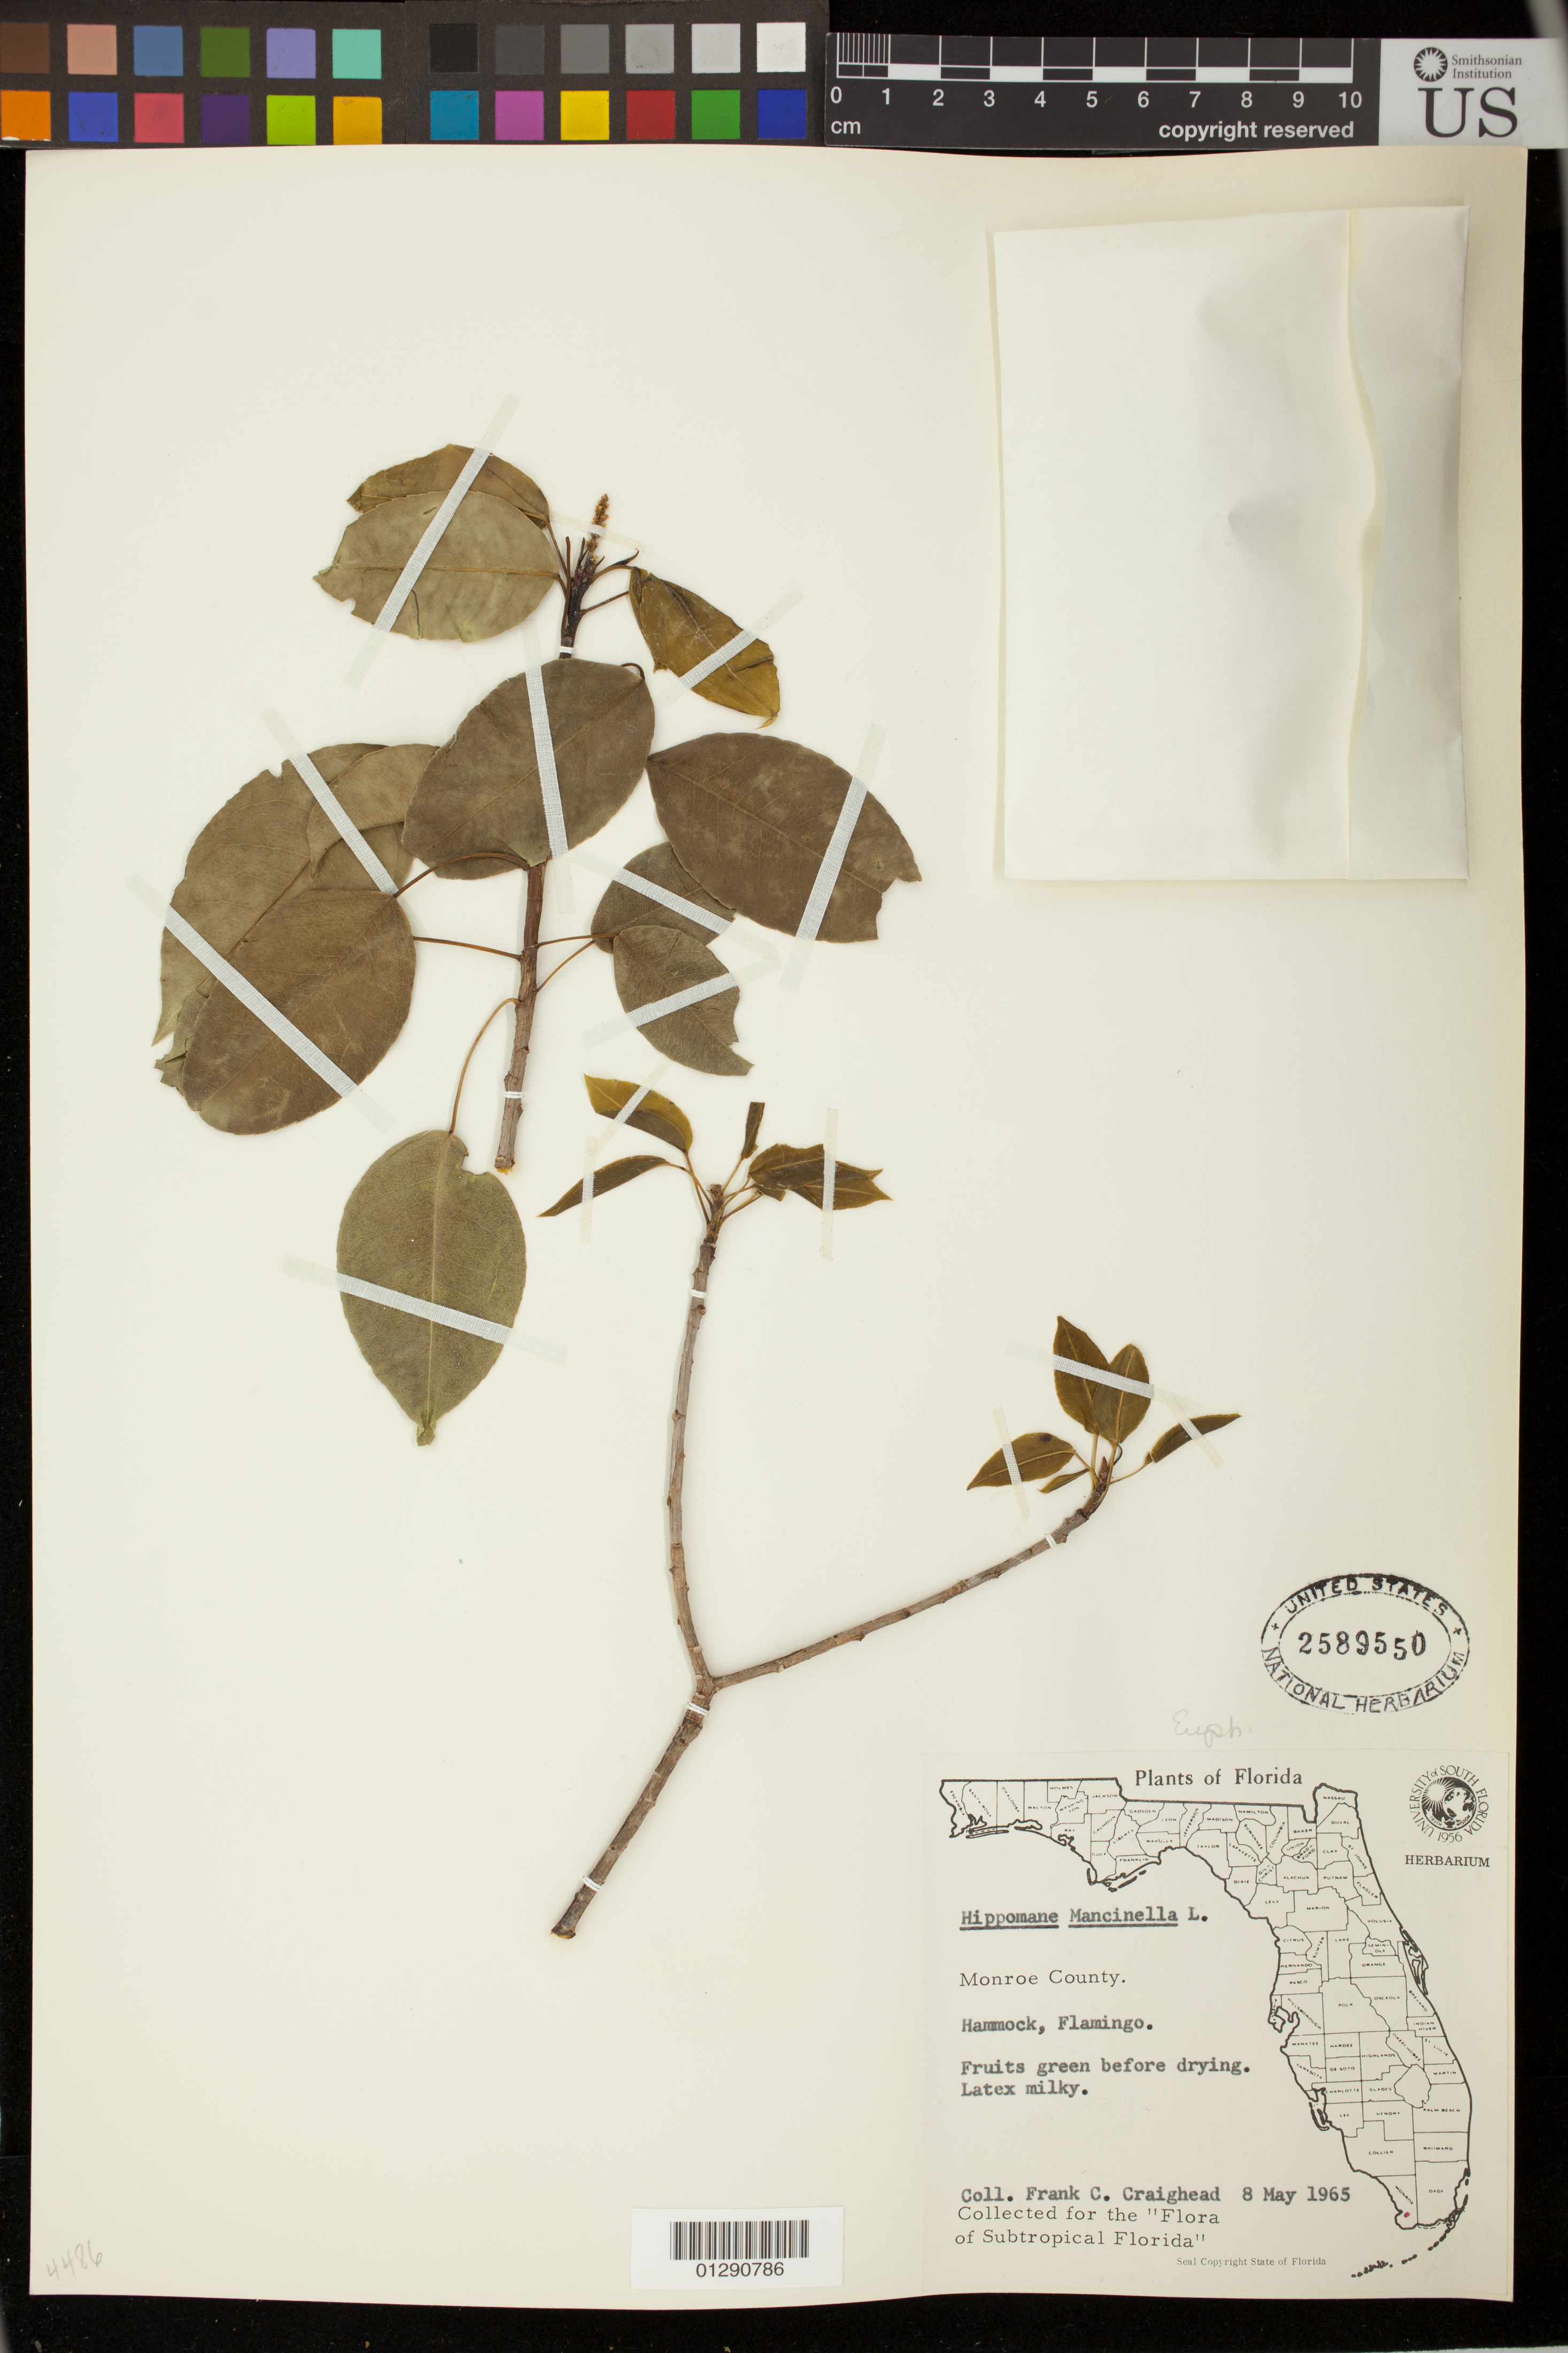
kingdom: Plantae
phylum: Tracheophyta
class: Magnoliopsida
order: Malpighiales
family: Euphorbiaceae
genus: Hippomane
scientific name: Hippomane mancinella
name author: L.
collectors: F. Craighead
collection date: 1965-05-08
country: United States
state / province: Florida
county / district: Monroe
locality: Hammock, Flamingo.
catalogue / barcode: US 2589550